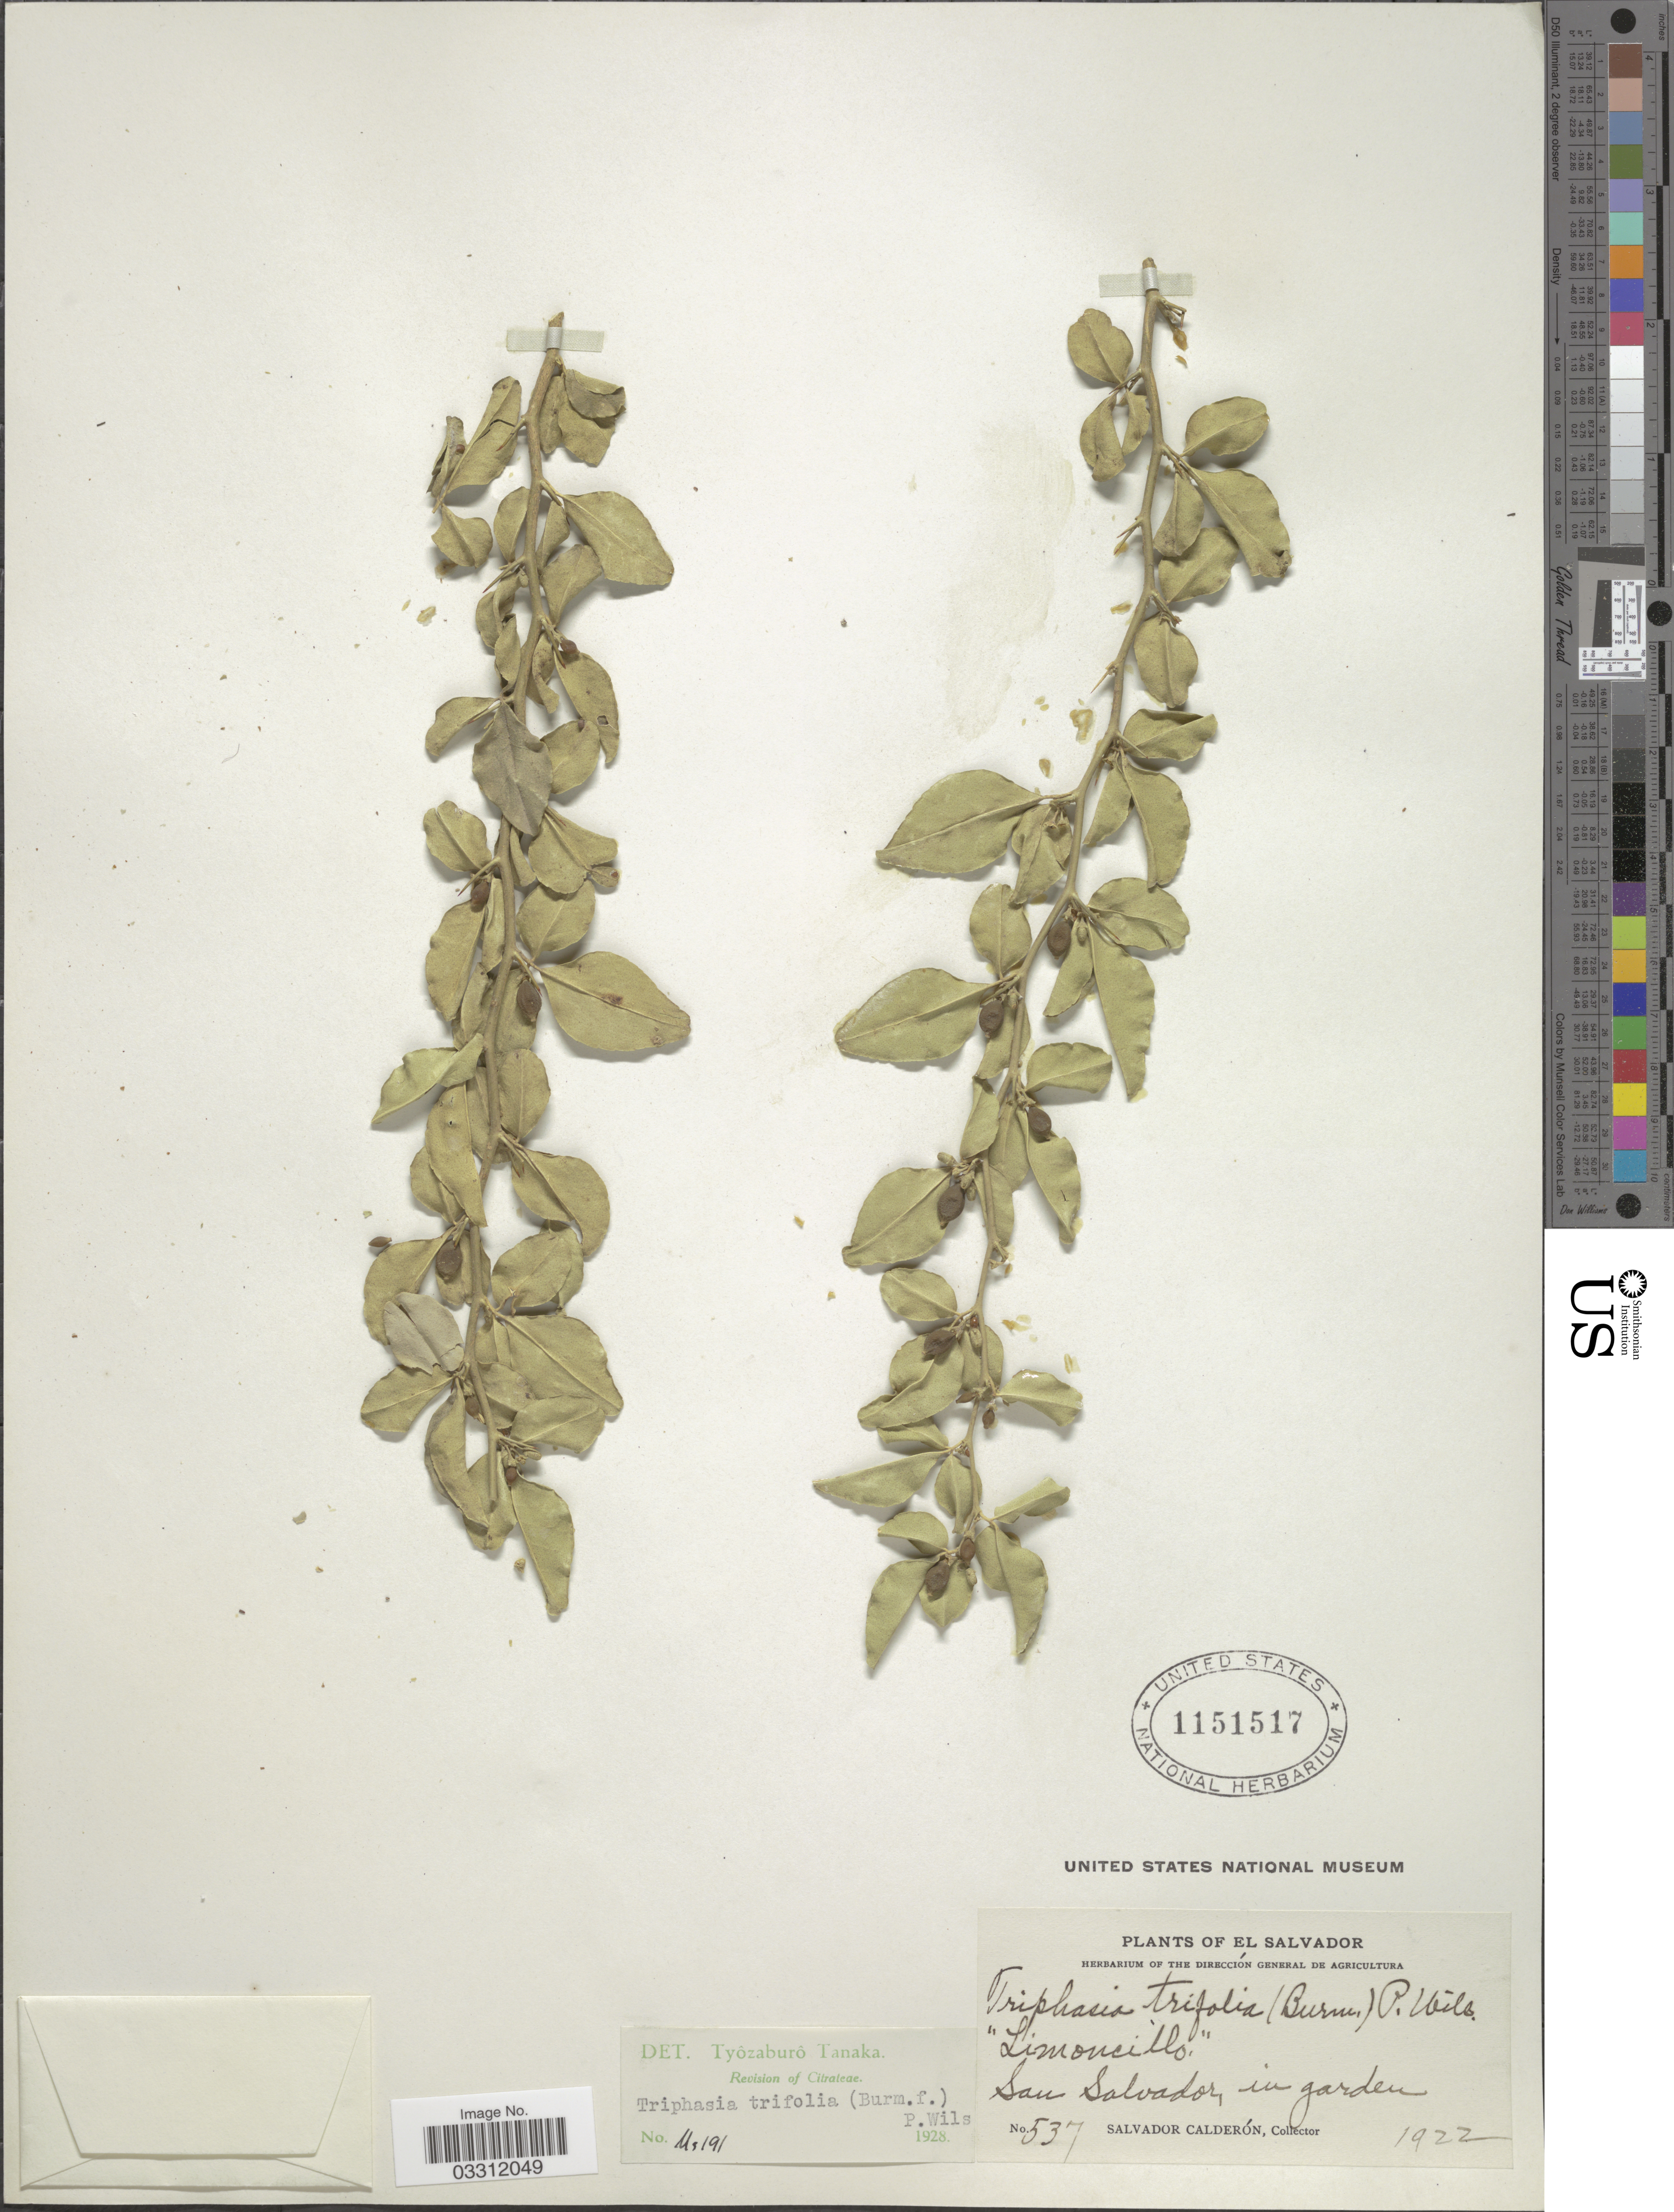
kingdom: Plantae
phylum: Tracheophyta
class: Magnoliopsida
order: Sapindales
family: Rutaceae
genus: Triphasia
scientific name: Triphasia trifolia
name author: (Burm. f.) P. Wilson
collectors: S. Calderón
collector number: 537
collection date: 1922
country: El Salvador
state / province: San Salvador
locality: San Salvador, in garden.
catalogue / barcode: US 1151517